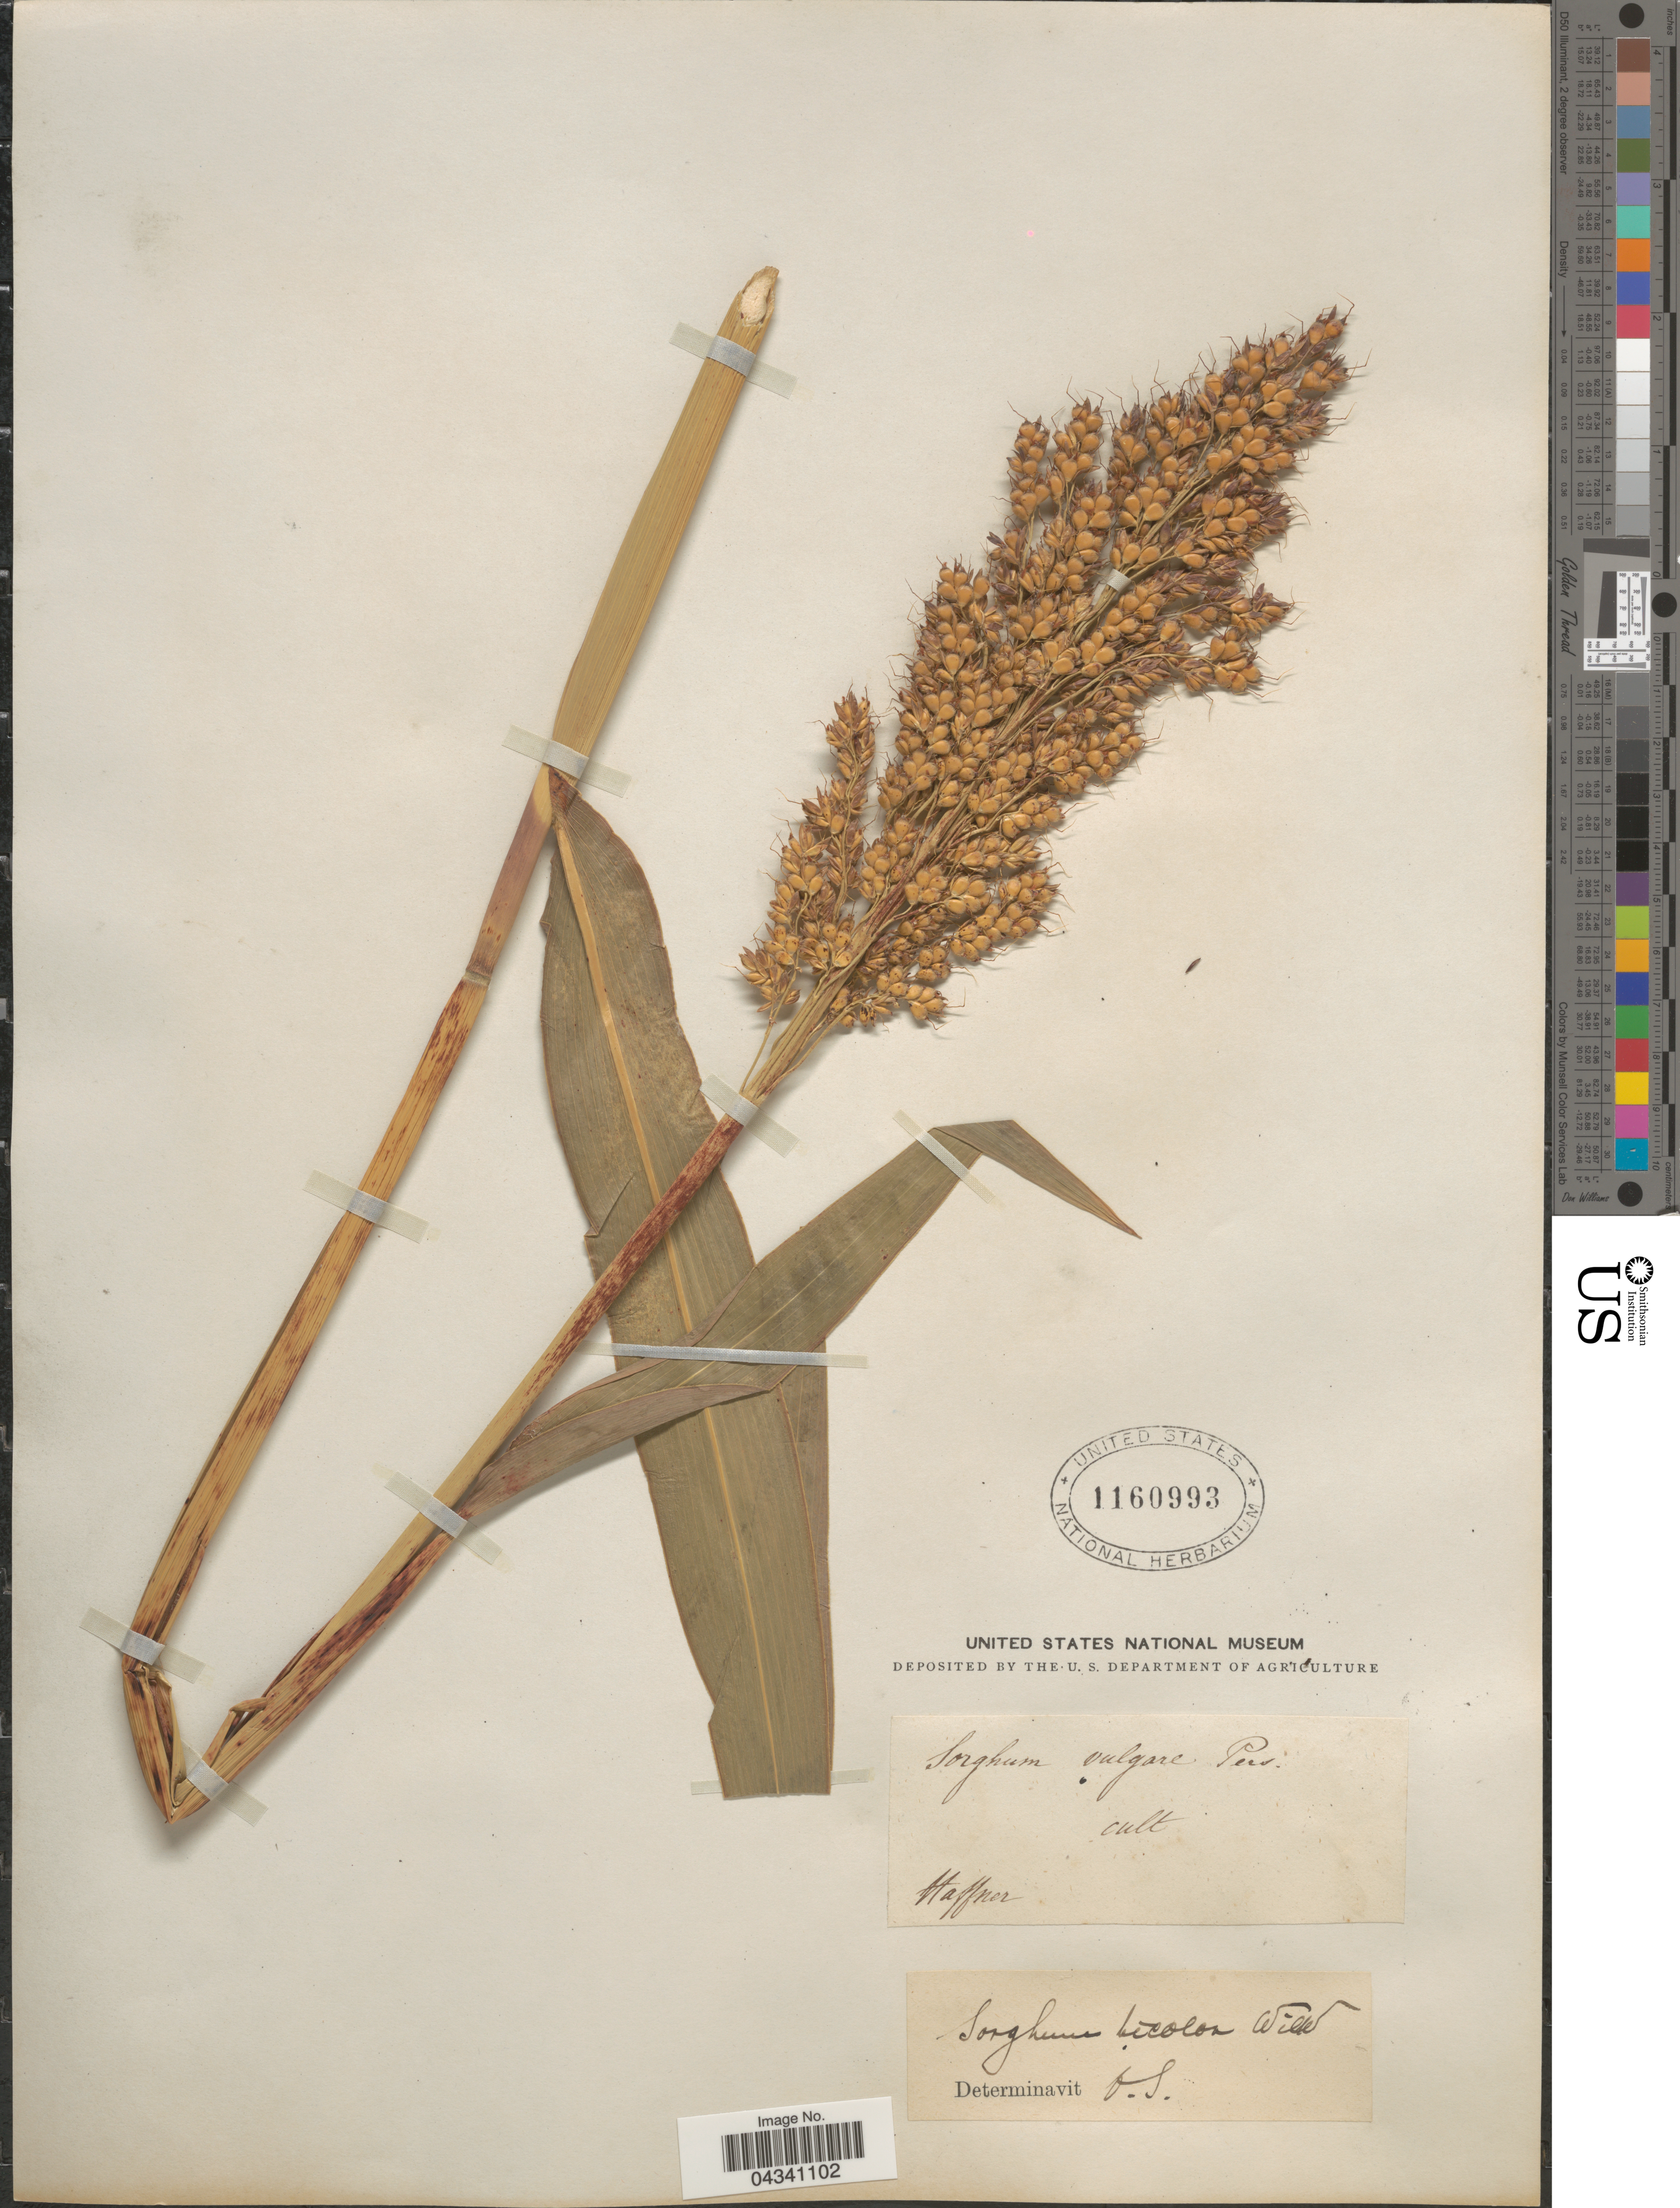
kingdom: Plantae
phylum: Tracheophyta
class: Liliopsida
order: Poales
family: Poaceae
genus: Sorghum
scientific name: Sorghum bicolor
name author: (L.) Moench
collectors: Haffner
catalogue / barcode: US 1160993